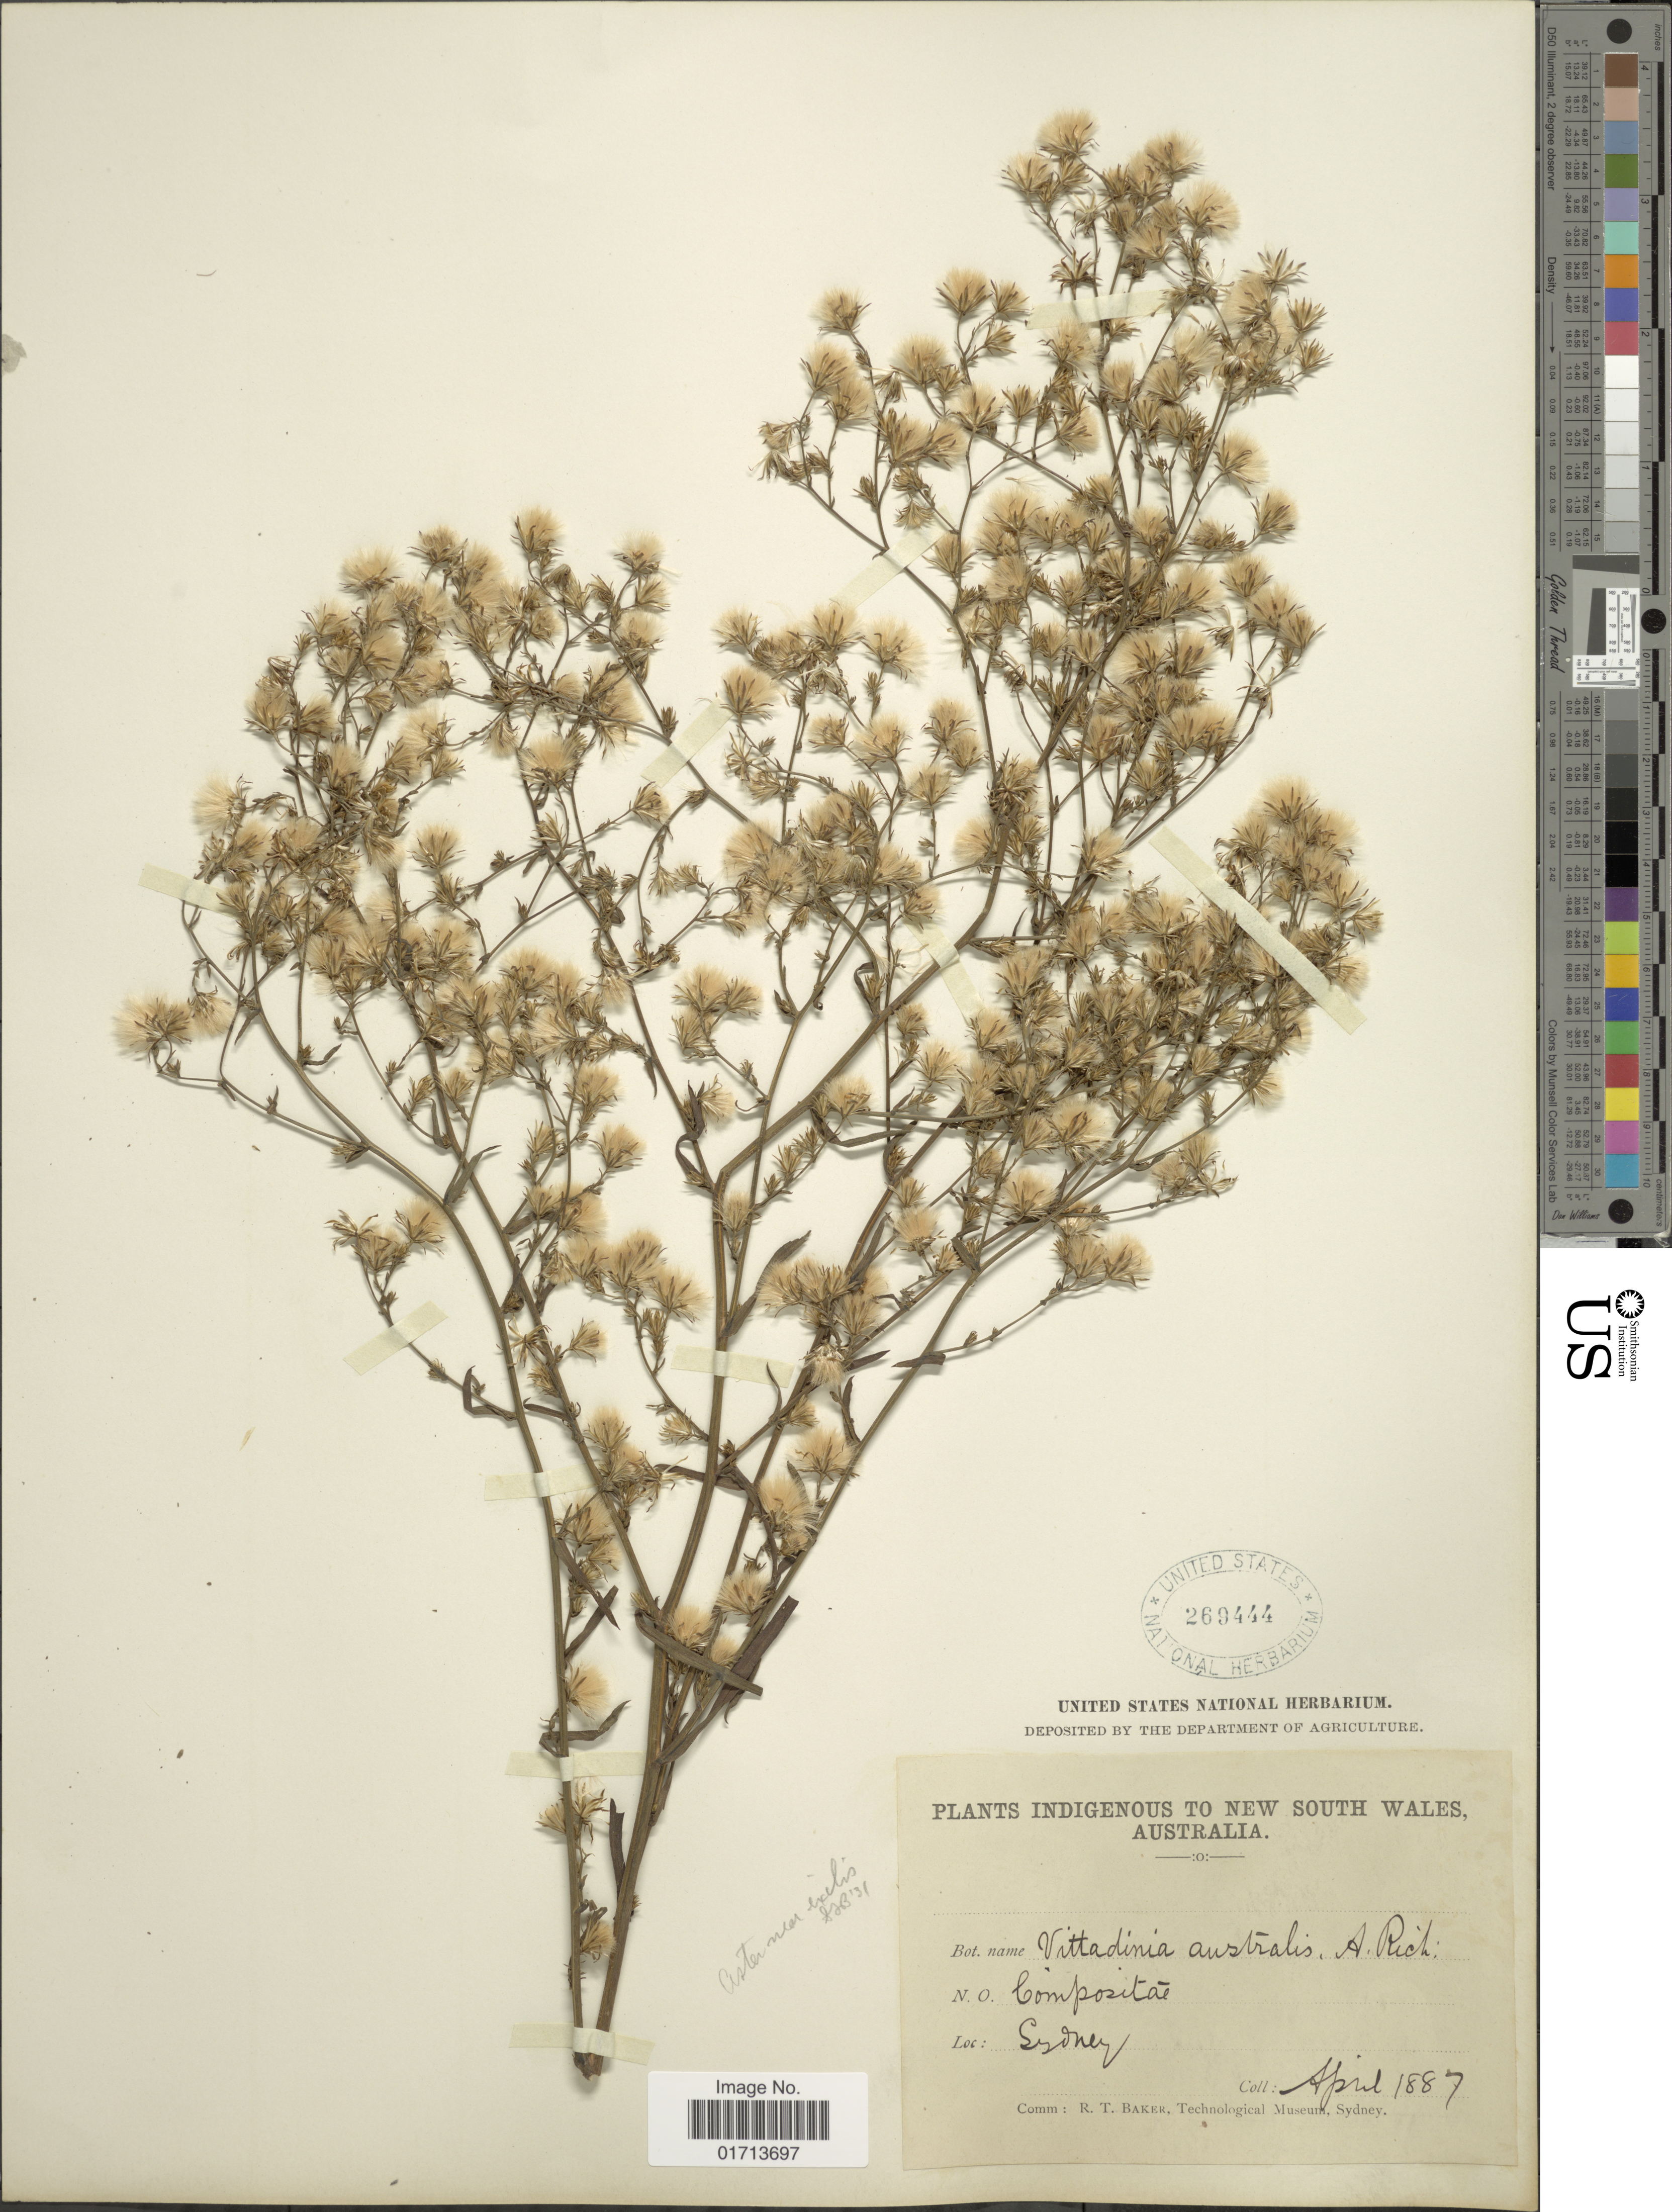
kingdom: Plantae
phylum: Tracheophyta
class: Magnoliopsida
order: Asterales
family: Asteraceae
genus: Vittadinia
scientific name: Vittadinia australis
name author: A. Rich.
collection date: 1887-04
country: Australia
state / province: New South Wales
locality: Sydney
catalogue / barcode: US 269444